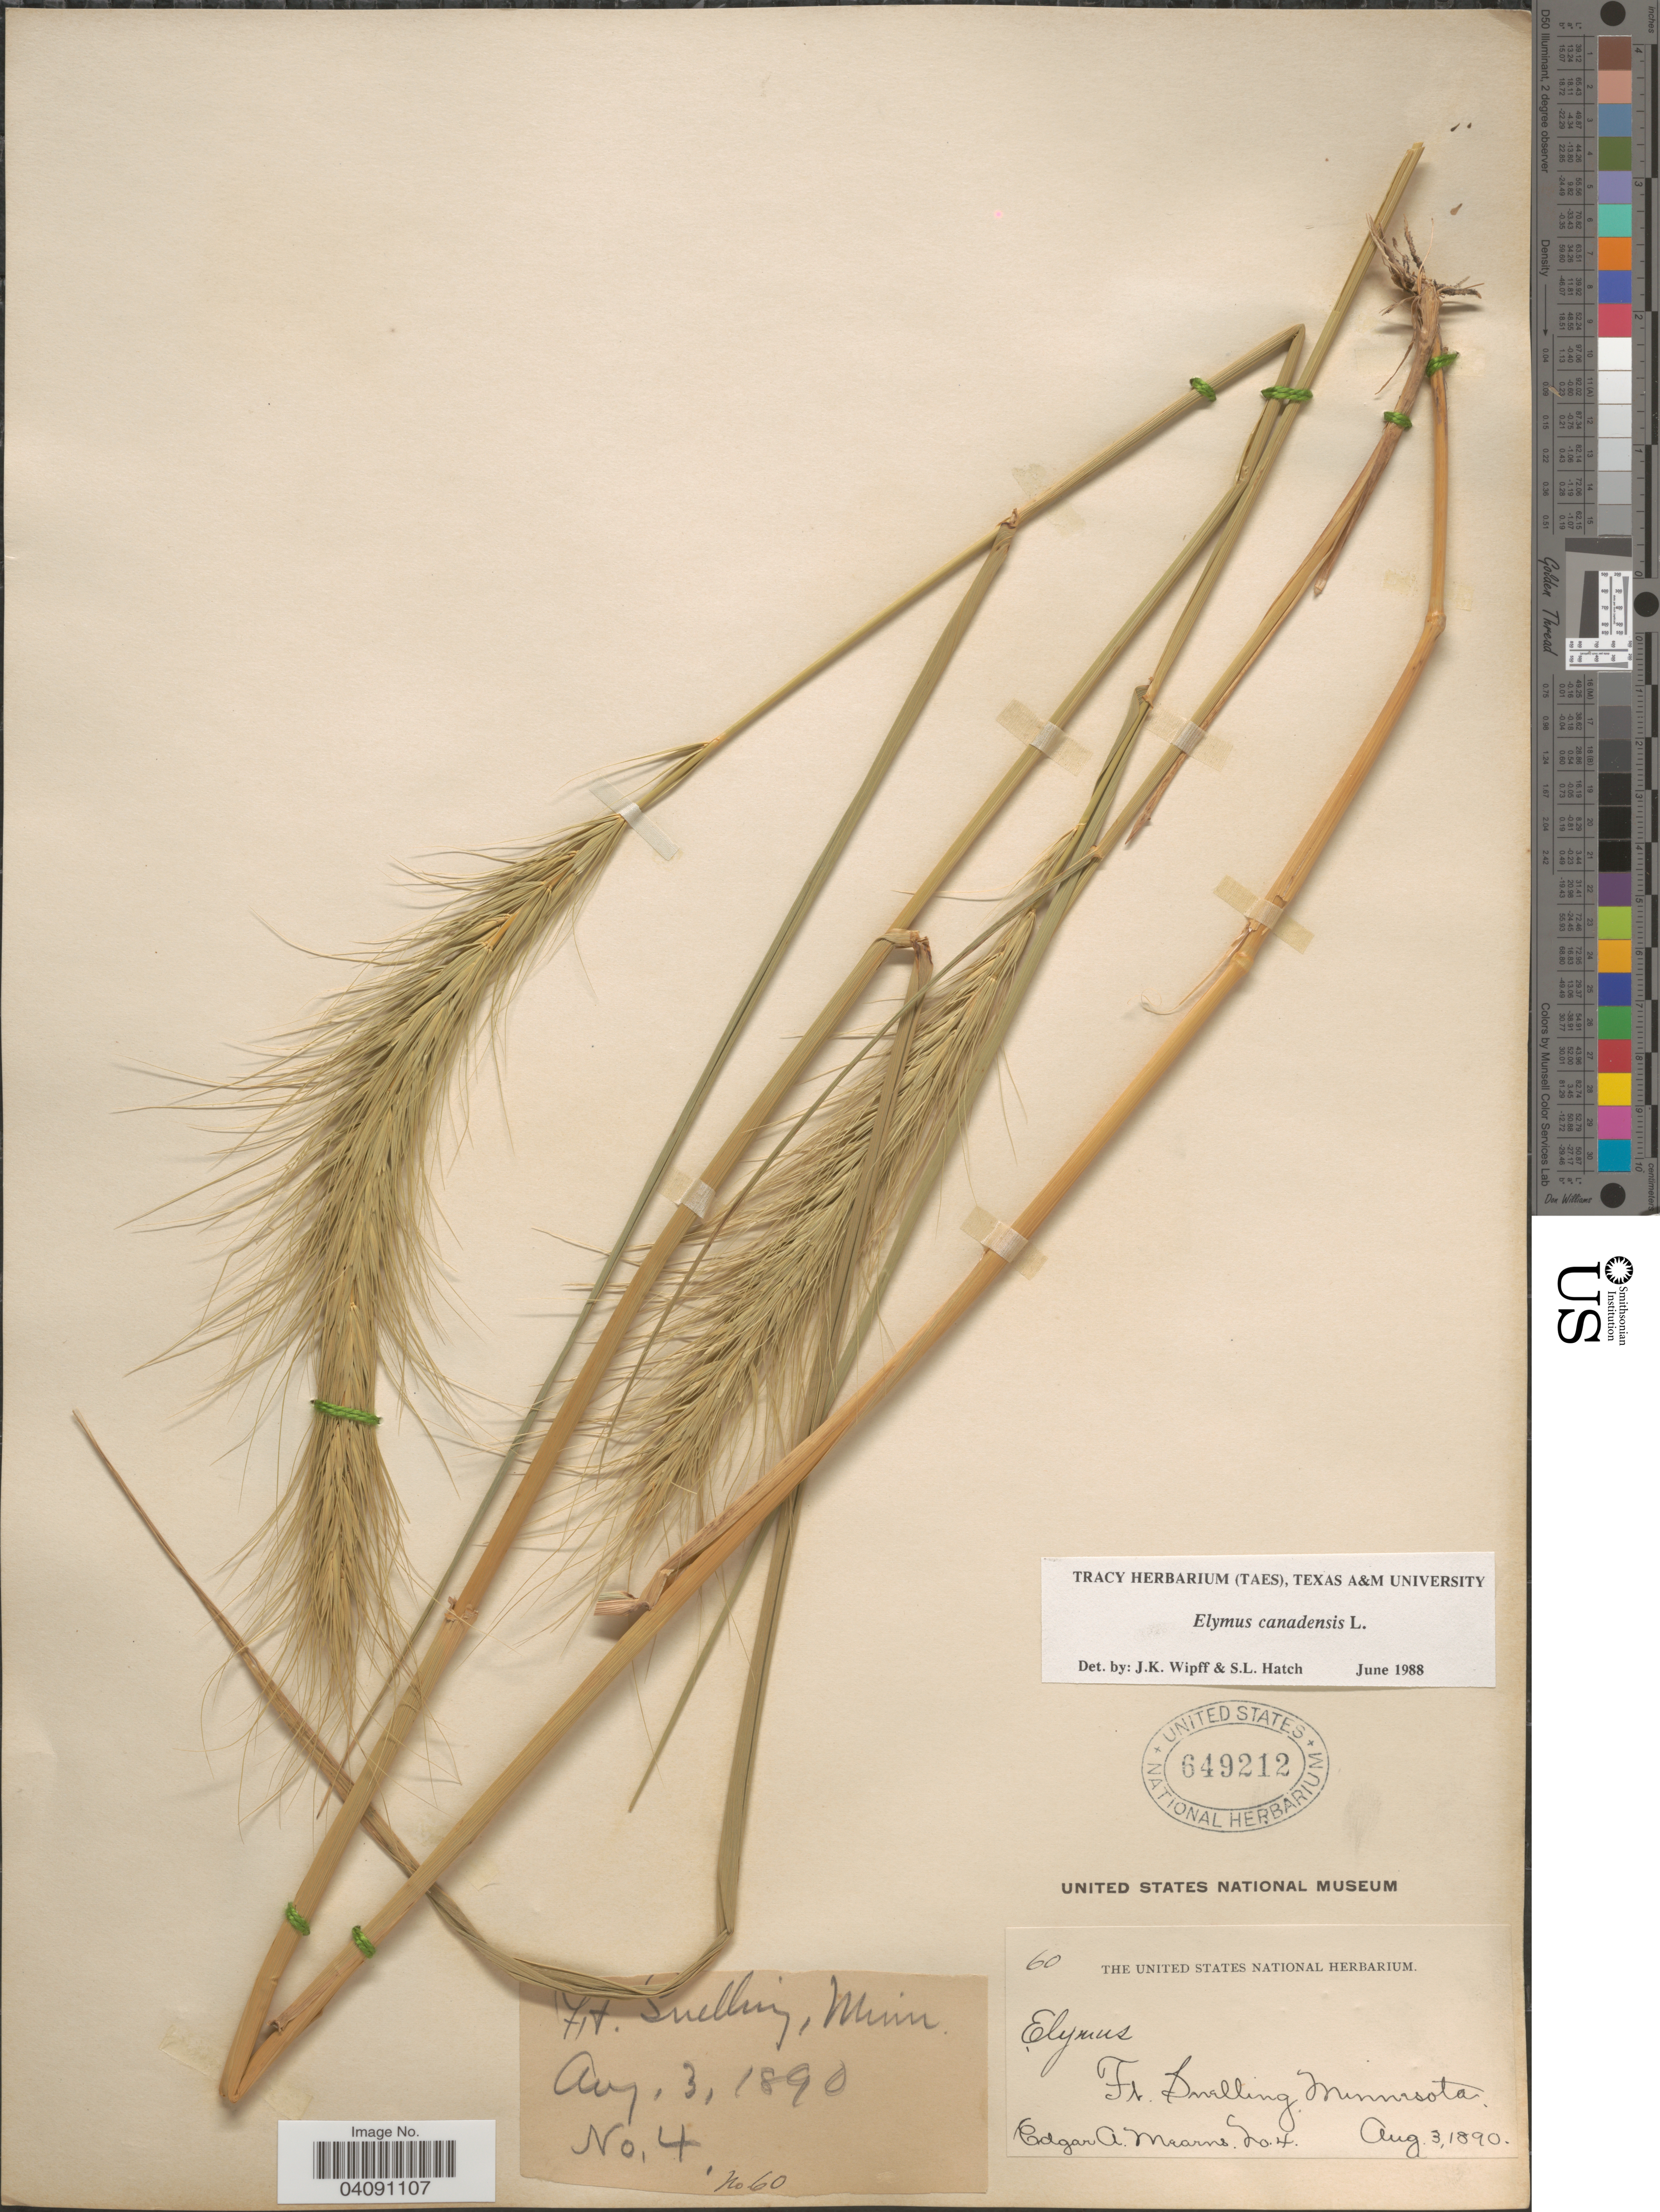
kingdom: Plantae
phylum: Tracheophyta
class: Liliopsida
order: Poales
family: Poaceae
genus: Elymus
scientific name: Elymus canadensis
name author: L.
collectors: E. A. Mearns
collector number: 4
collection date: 1890-08-03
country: United States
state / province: Minnesota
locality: Ft. Snelling.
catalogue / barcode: US 649212